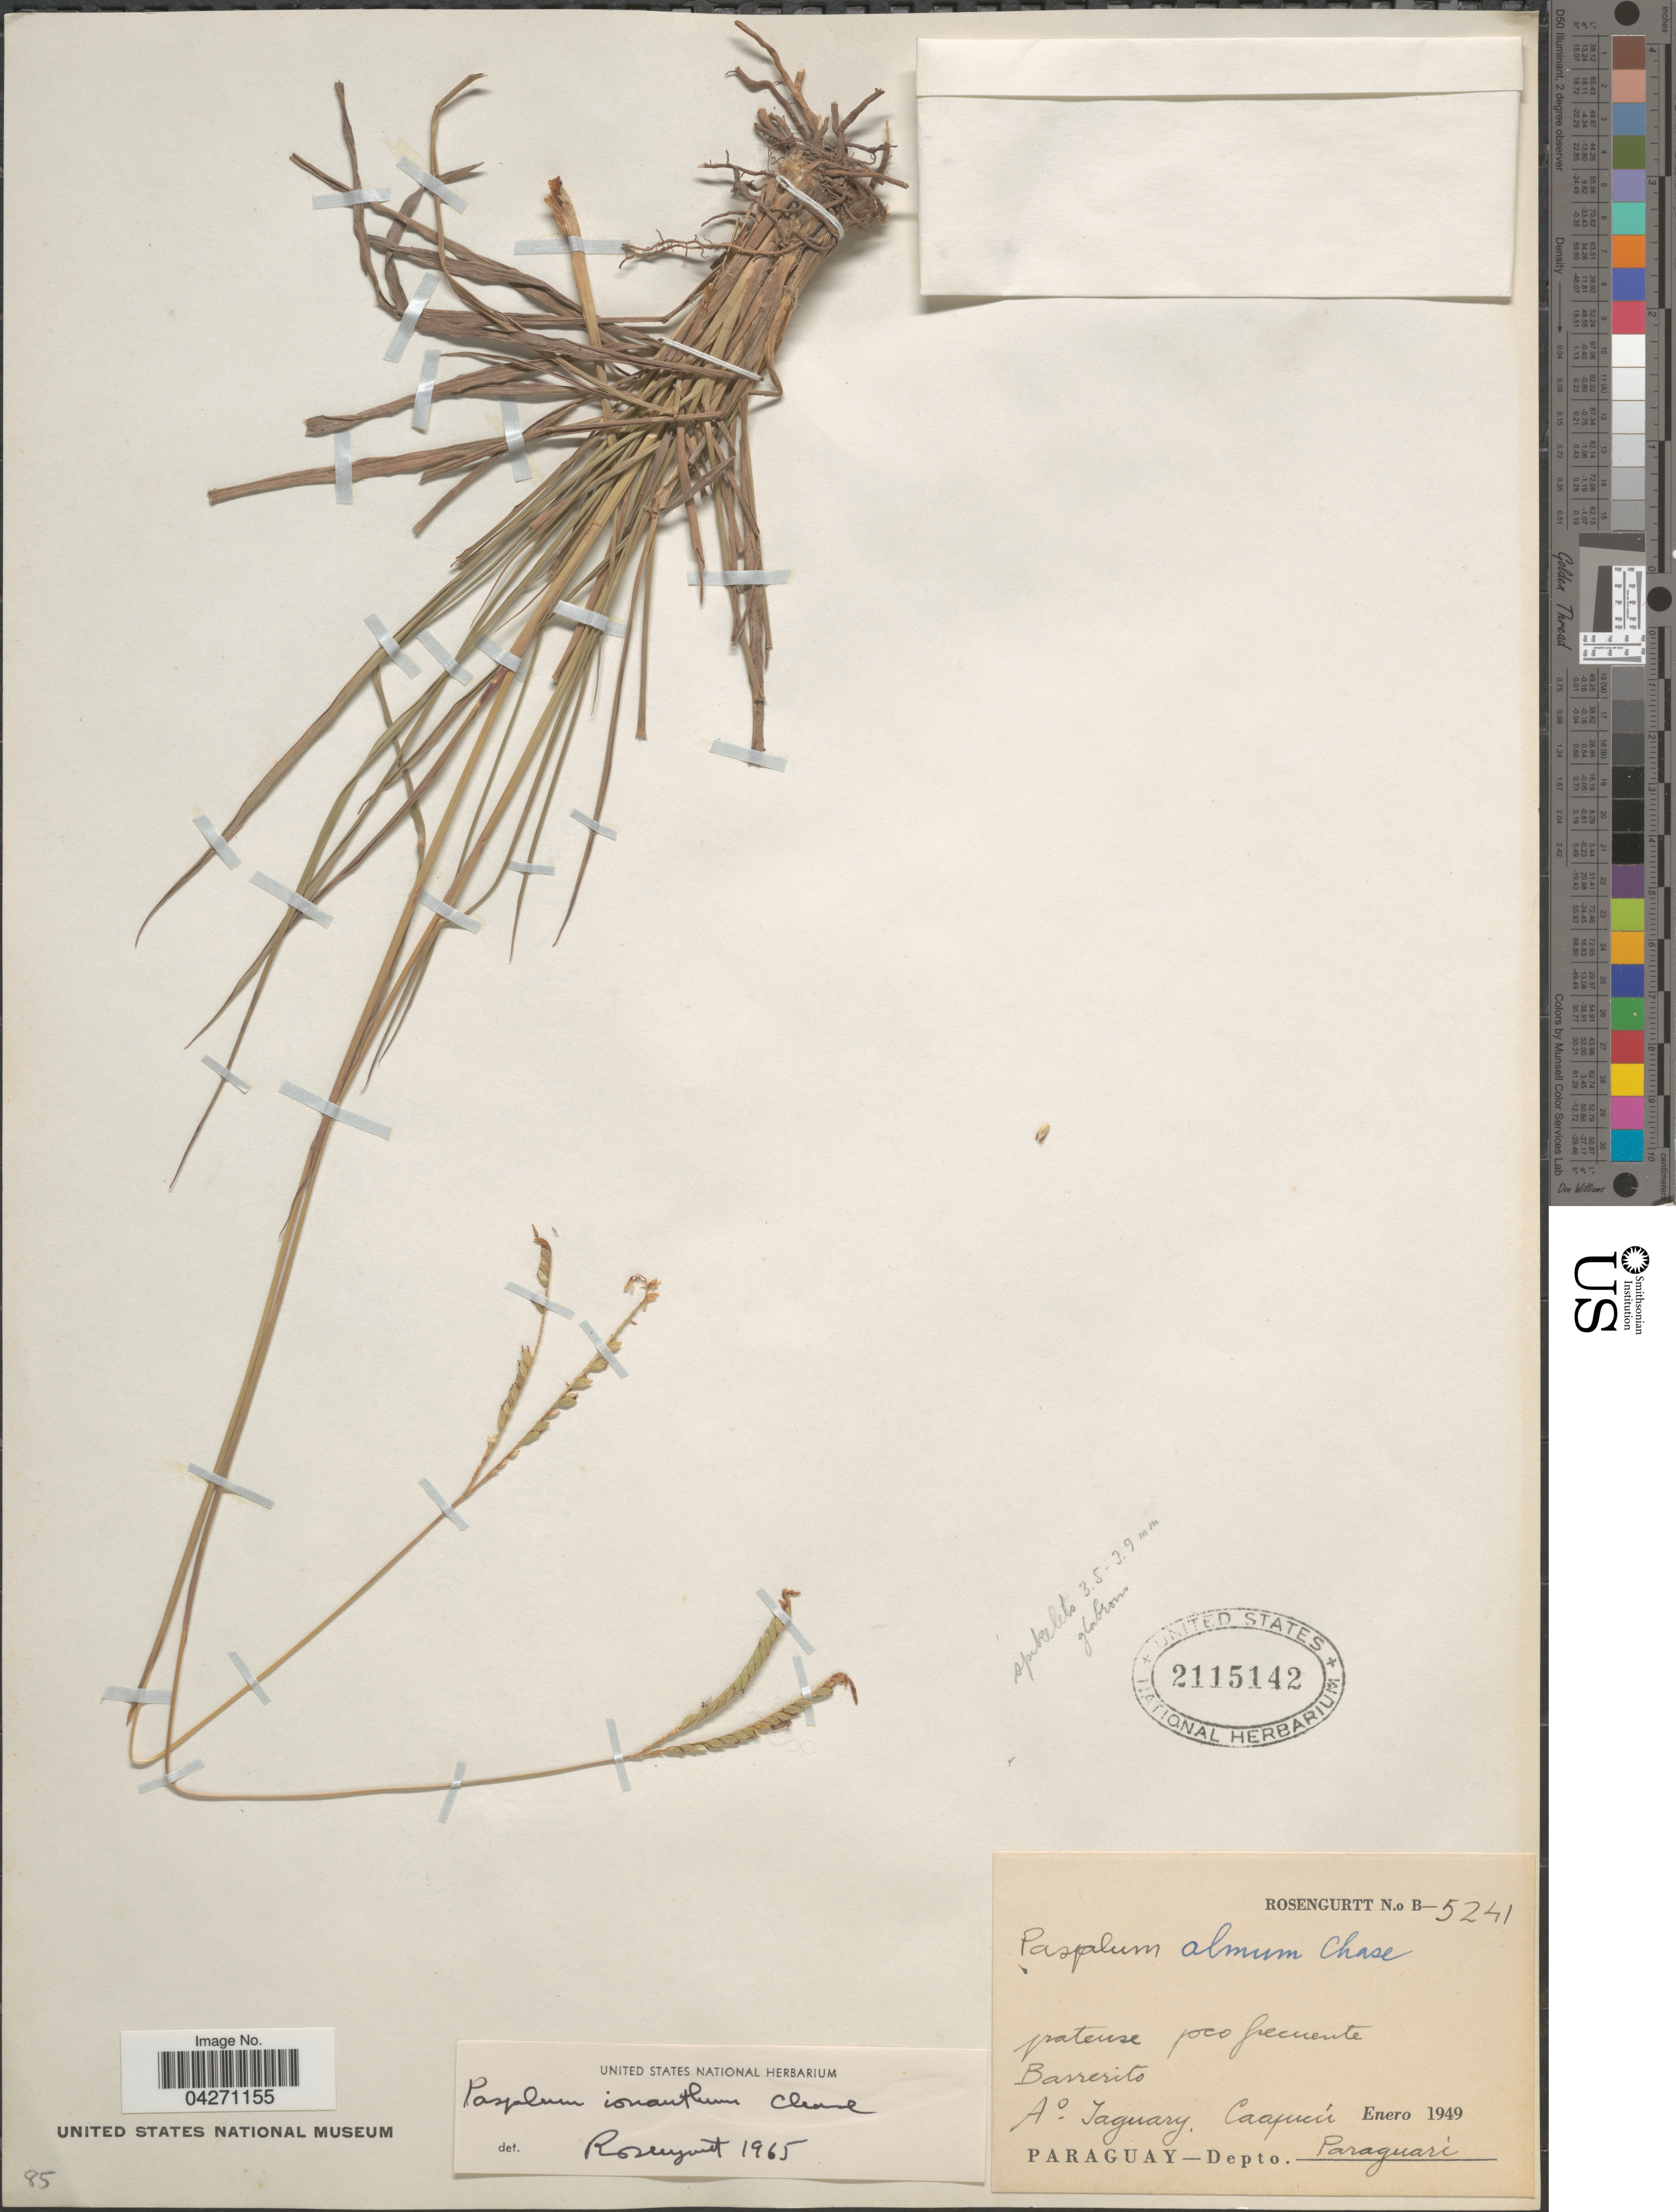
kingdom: Plantae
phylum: Tracheophyta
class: Liliopsida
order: Poales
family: Poaceae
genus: Paspalum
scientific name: Paspalum ionanthum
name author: Chase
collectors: Rosengurtt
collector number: B-5241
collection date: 1949-01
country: Paraguay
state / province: Paraguari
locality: A° Jaguary. Caapucú. Depto. Paraguarí.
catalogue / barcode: US 2115142